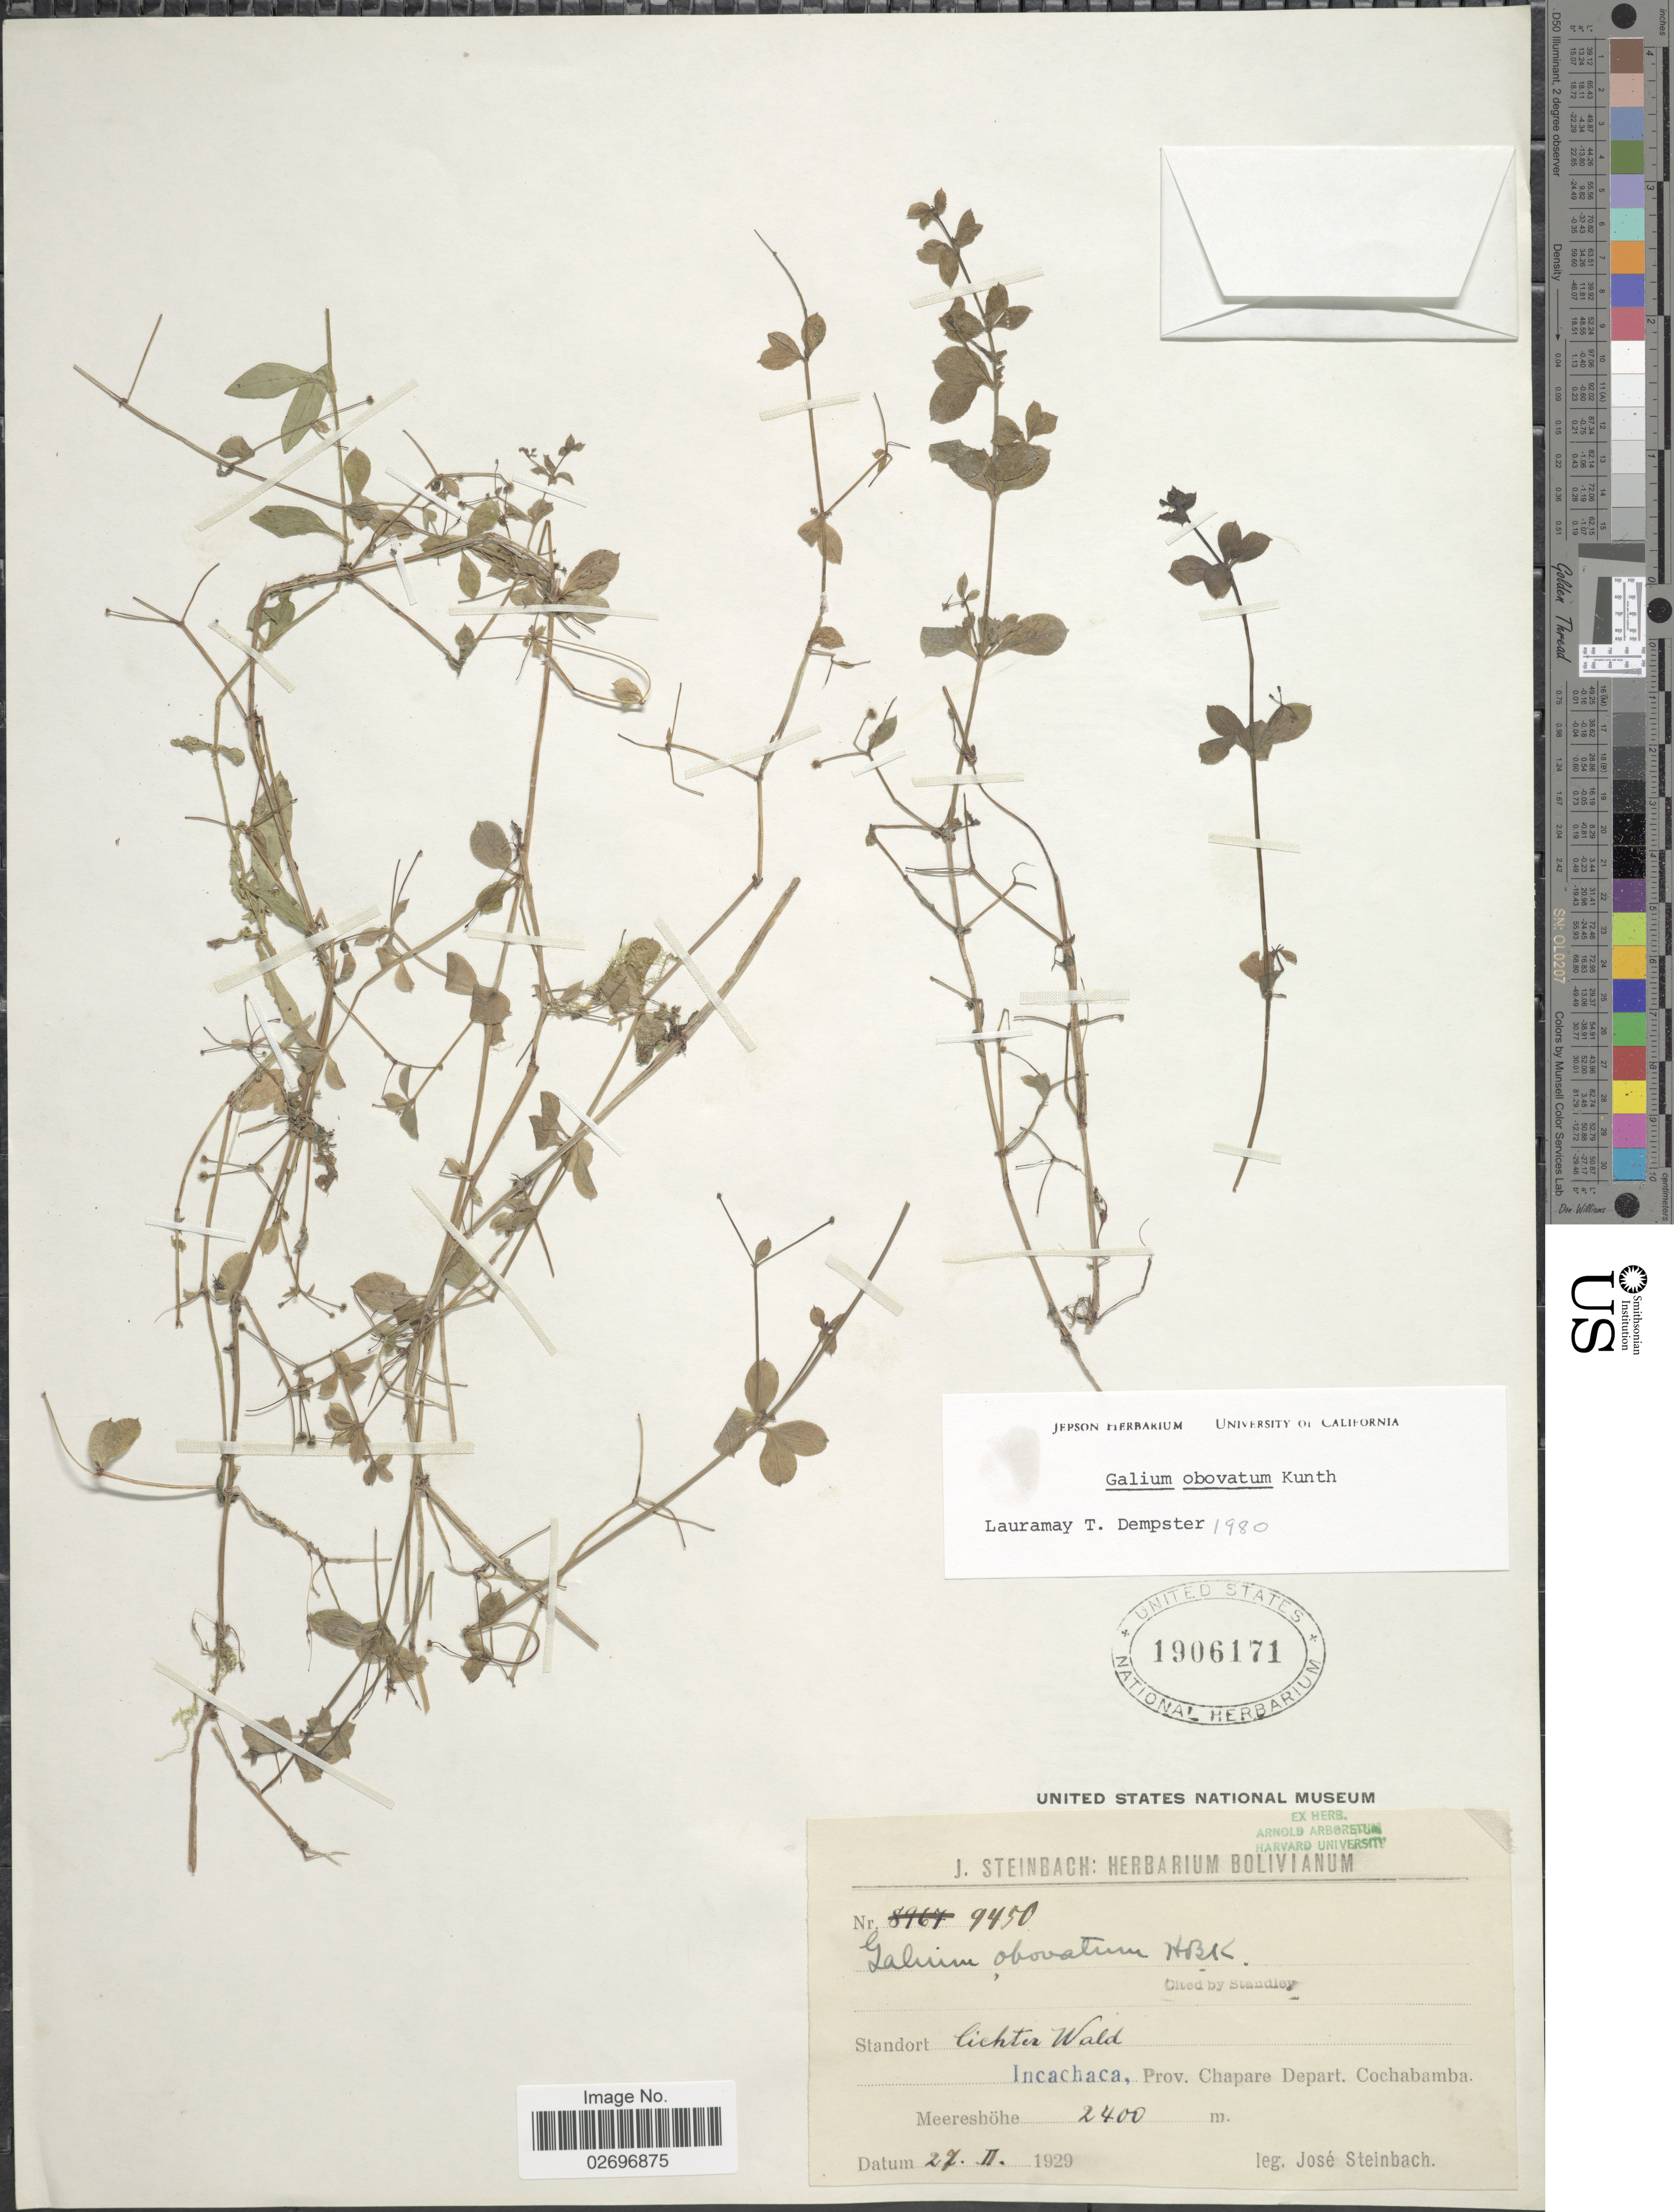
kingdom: Plantae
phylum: Tracheophyta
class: Magnoliopsida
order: Gentianales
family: Rubiaceae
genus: Galium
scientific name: Galium obovatum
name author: Kunth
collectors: J. Steinbach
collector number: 9450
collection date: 1929-02-27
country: Bolivia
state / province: Cochabamba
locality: Lichter Wald, Incachaca, Prov. Chapare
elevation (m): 2400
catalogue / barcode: US 1906171